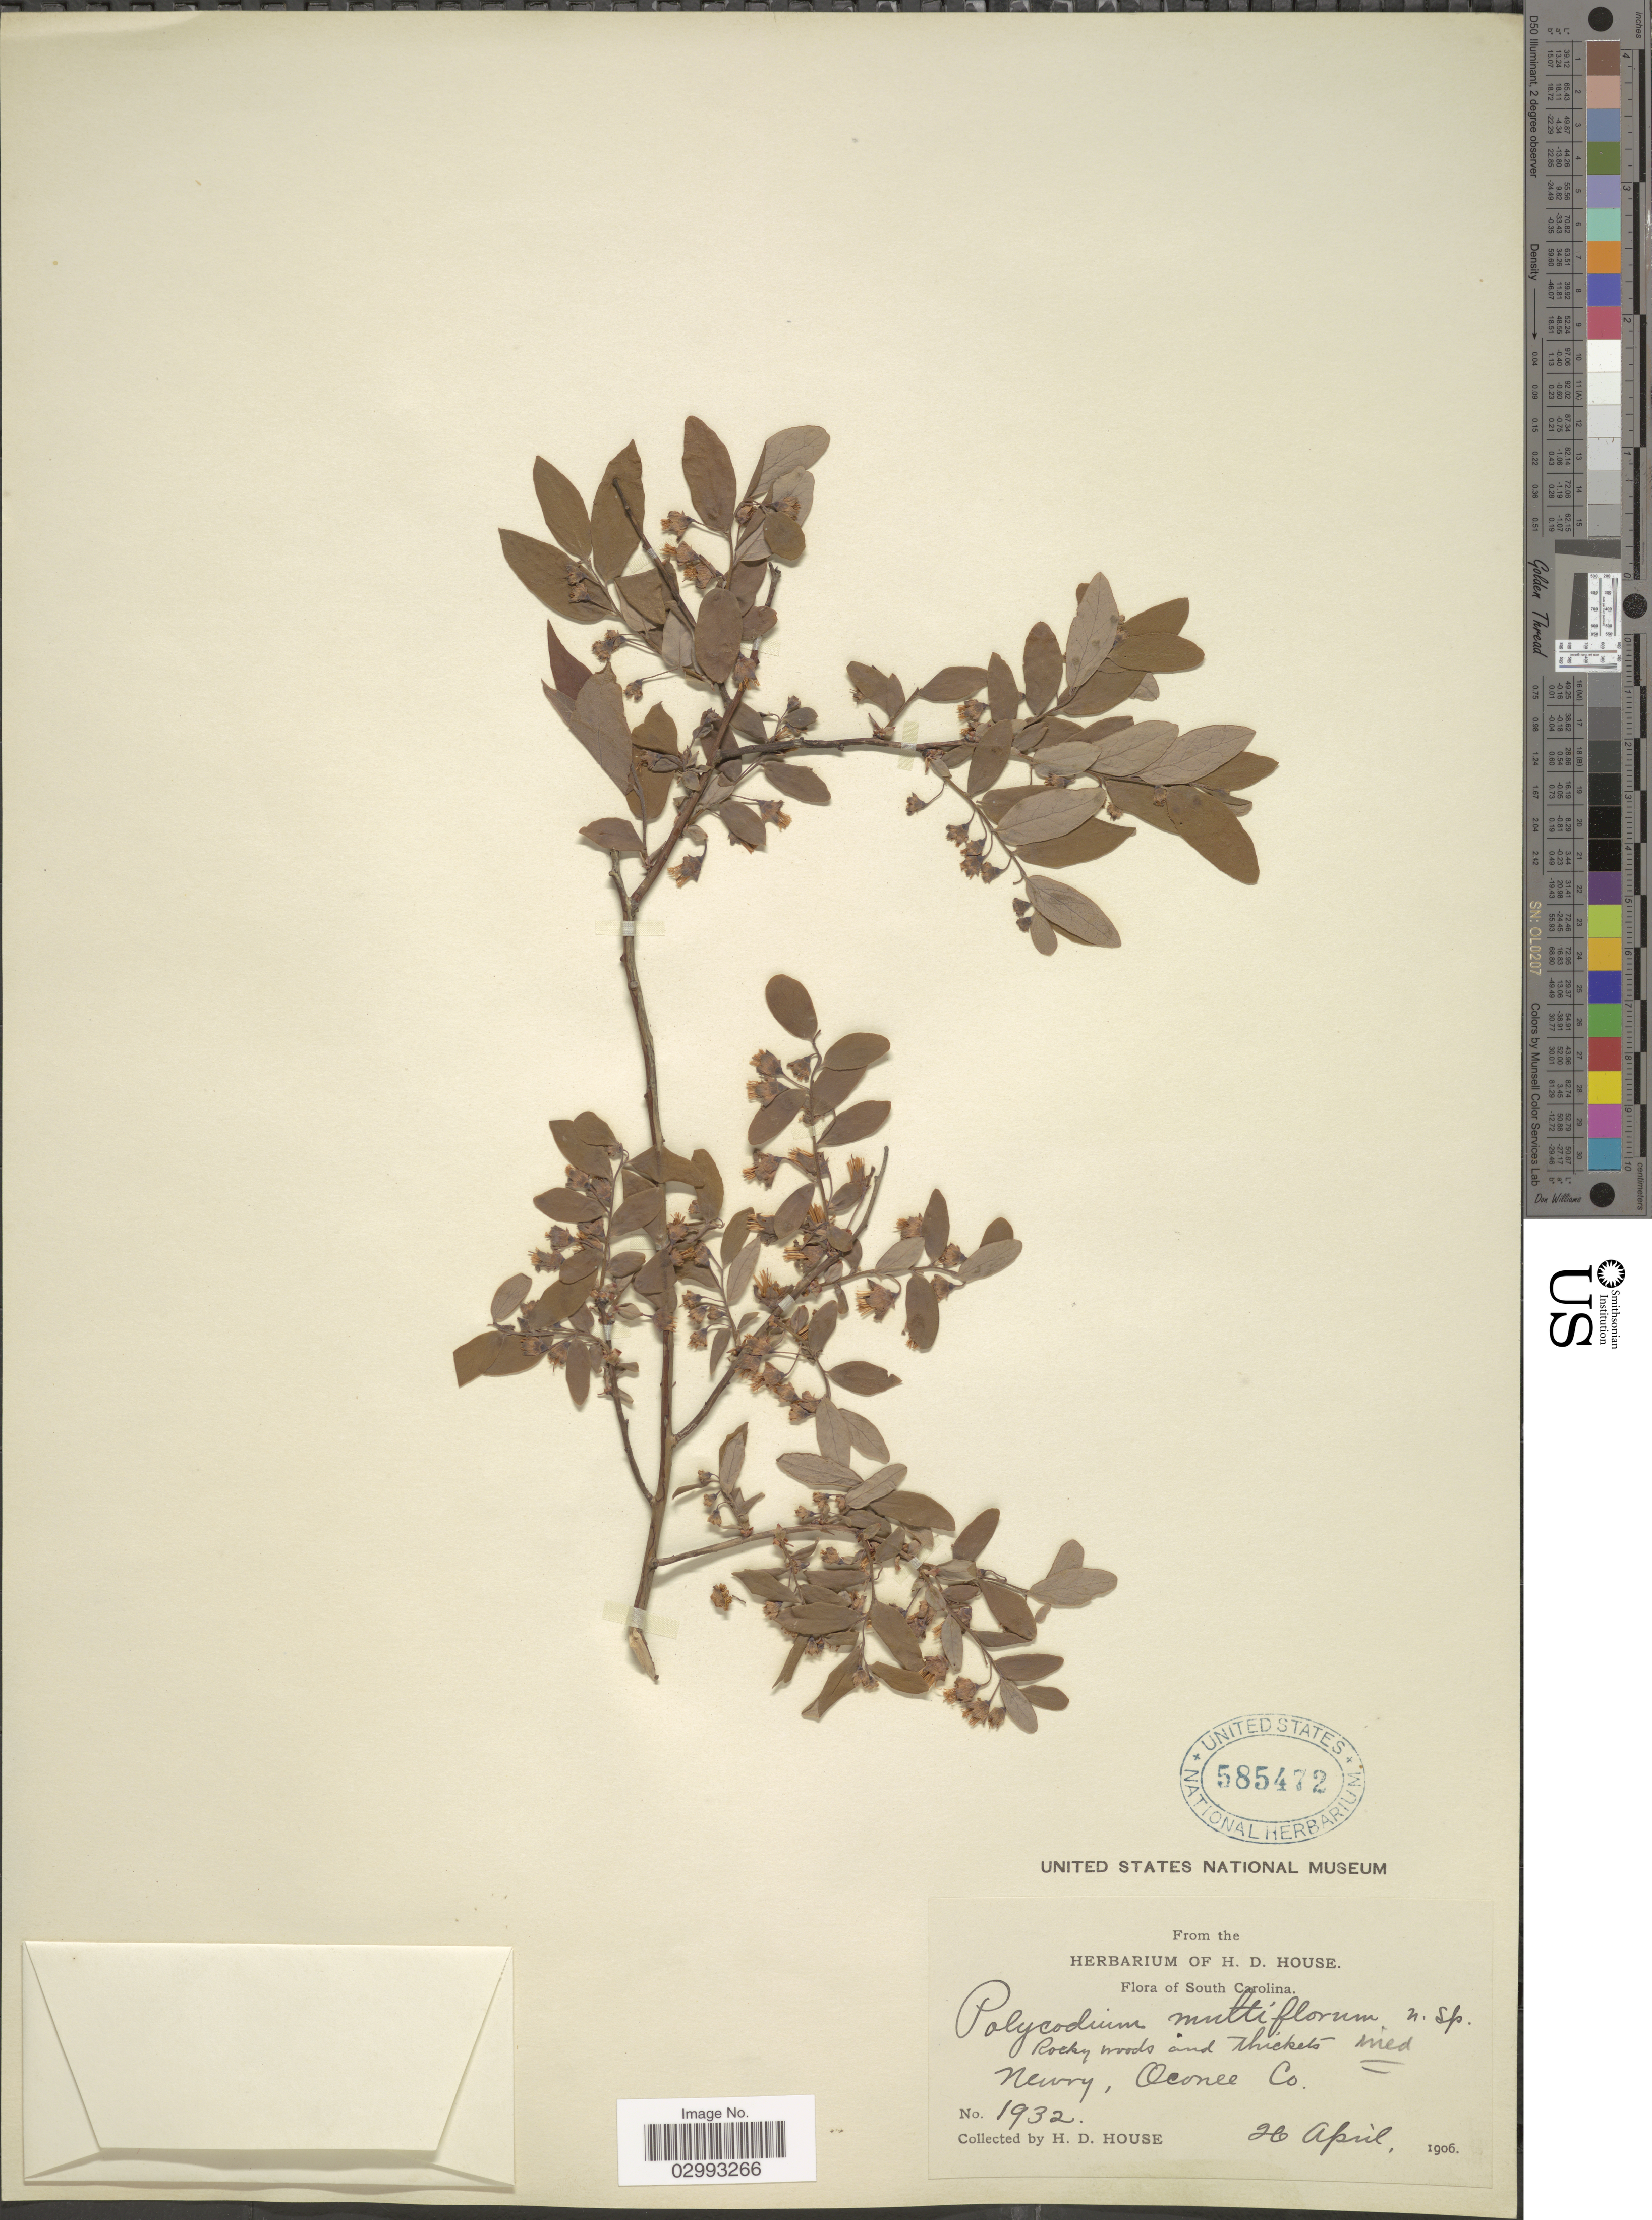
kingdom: Plantae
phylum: Tracheophyta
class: Magnoliopsida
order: Ericales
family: Ericaceae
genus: Polycodium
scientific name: Polycodium stamineum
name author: (L.) Greene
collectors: H. D. House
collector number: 1932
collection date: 1906-04-26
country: United States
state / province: South Carolina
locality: Newry, Oconee Co.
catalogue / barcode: US 585472